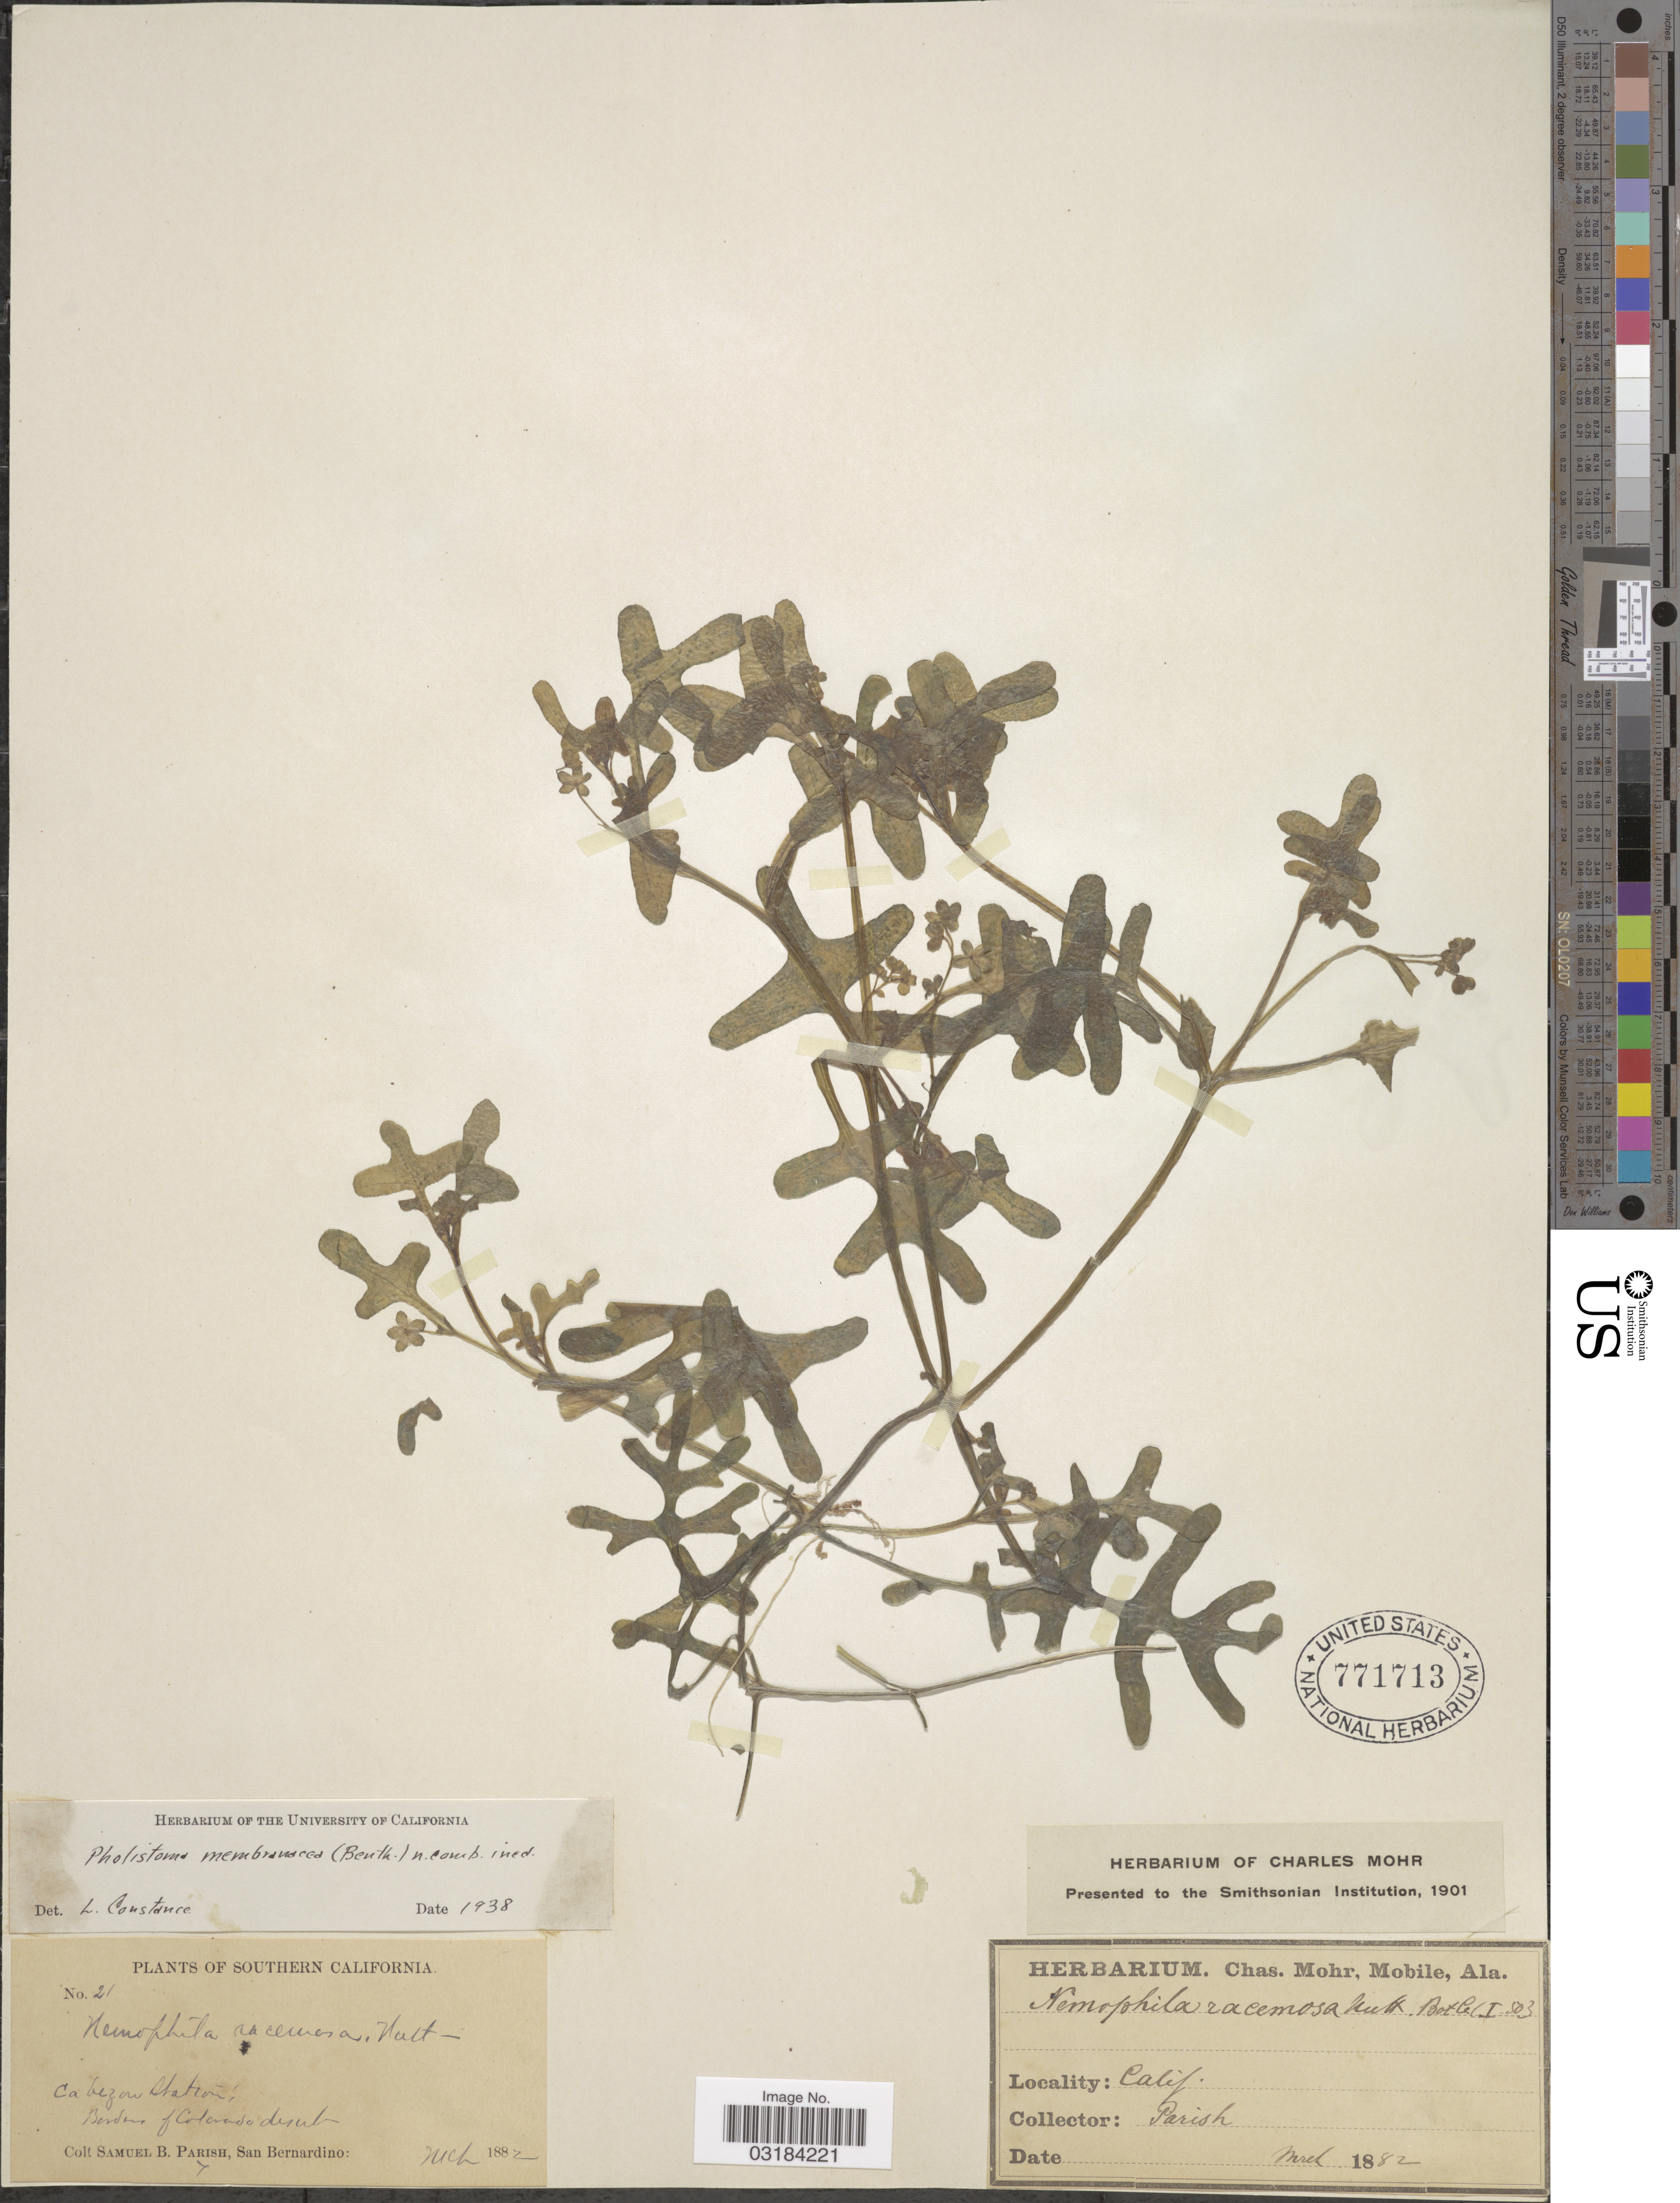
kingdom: Plantae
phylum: Tracheophyta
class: Magnoliopsida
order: Boraginales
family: Hydrophyllaceae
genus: Pholistoma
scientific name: Pholistoma membranaceum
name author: (Benth.) Constance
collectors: S. B. Parish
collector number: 21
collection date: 1882-03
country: United States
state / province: California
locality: Southern California. Cabezas Station, Borders of Colorado desert.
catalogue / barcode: US 771713